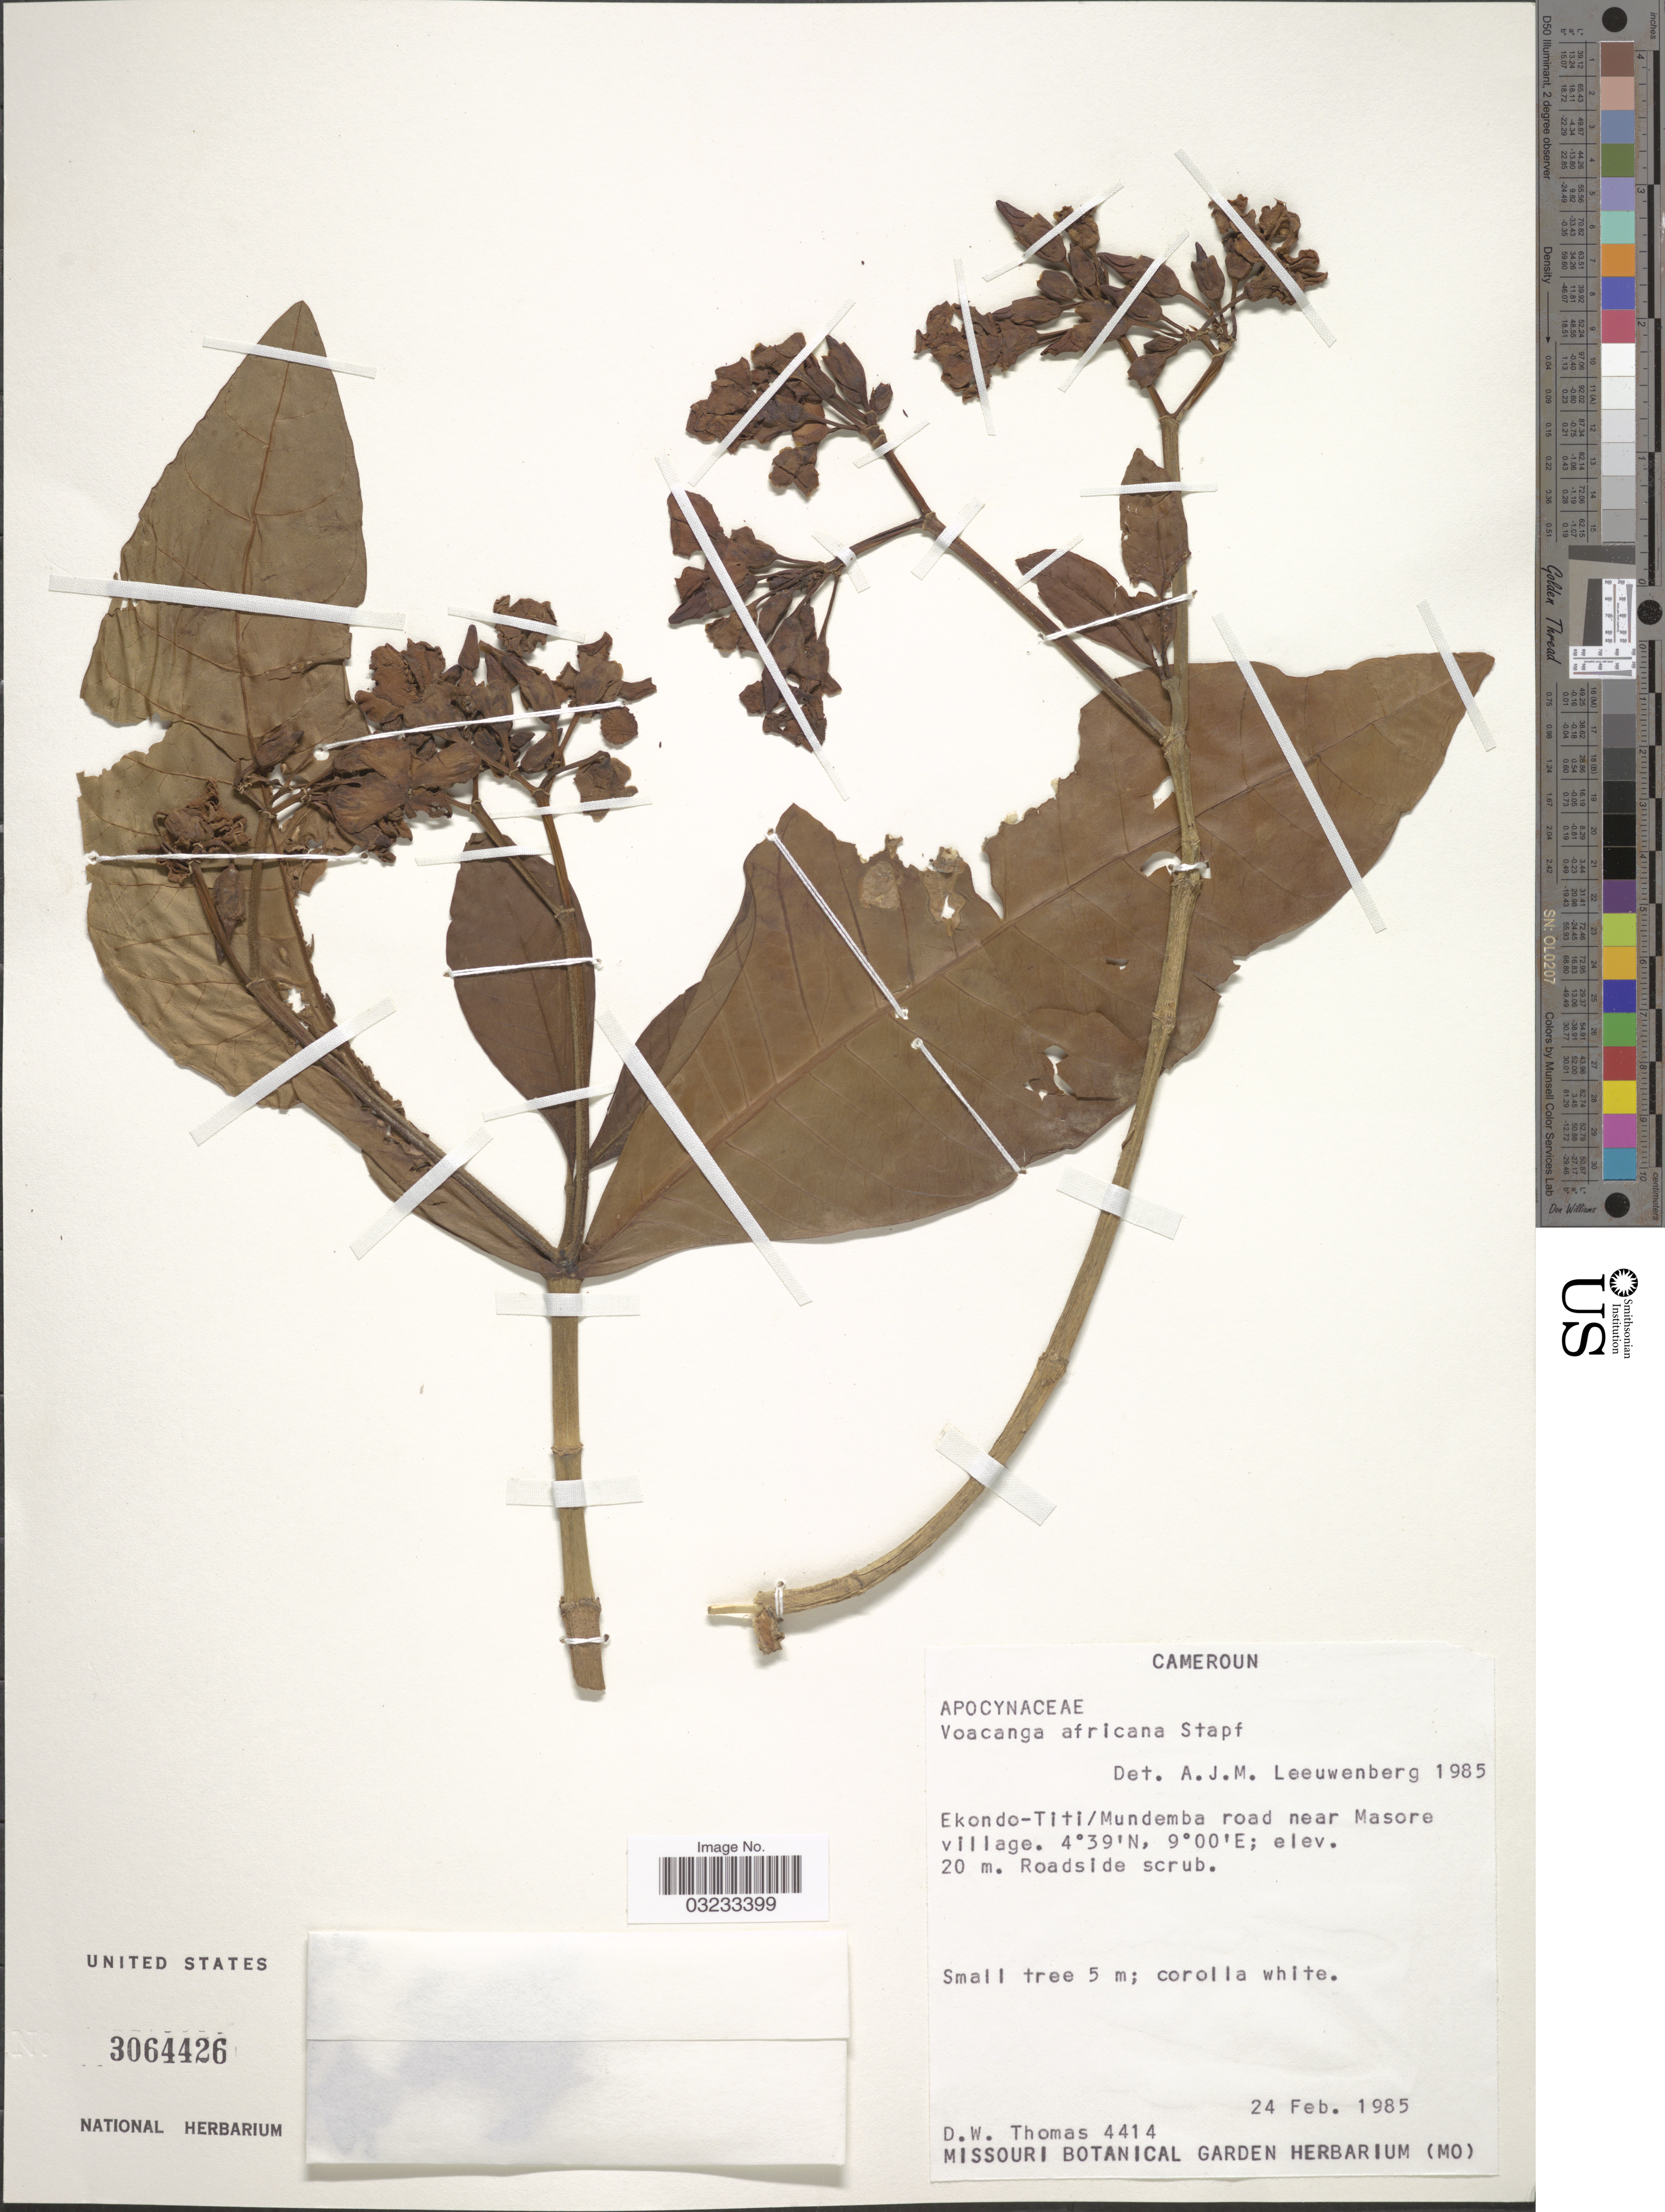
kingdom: Plantae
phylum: Tracheophyta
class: Magnoliopsida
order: Gentianales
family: Apocynaceae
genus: Voacanga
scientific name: Voacanga africana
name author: Stapf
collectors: D. W. Thomas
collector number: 4414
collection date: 1985-02-24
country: Cameroon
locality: Ekondo-Titi/Mundemba road near Masore village.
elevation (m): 20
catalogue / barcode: US 3064426